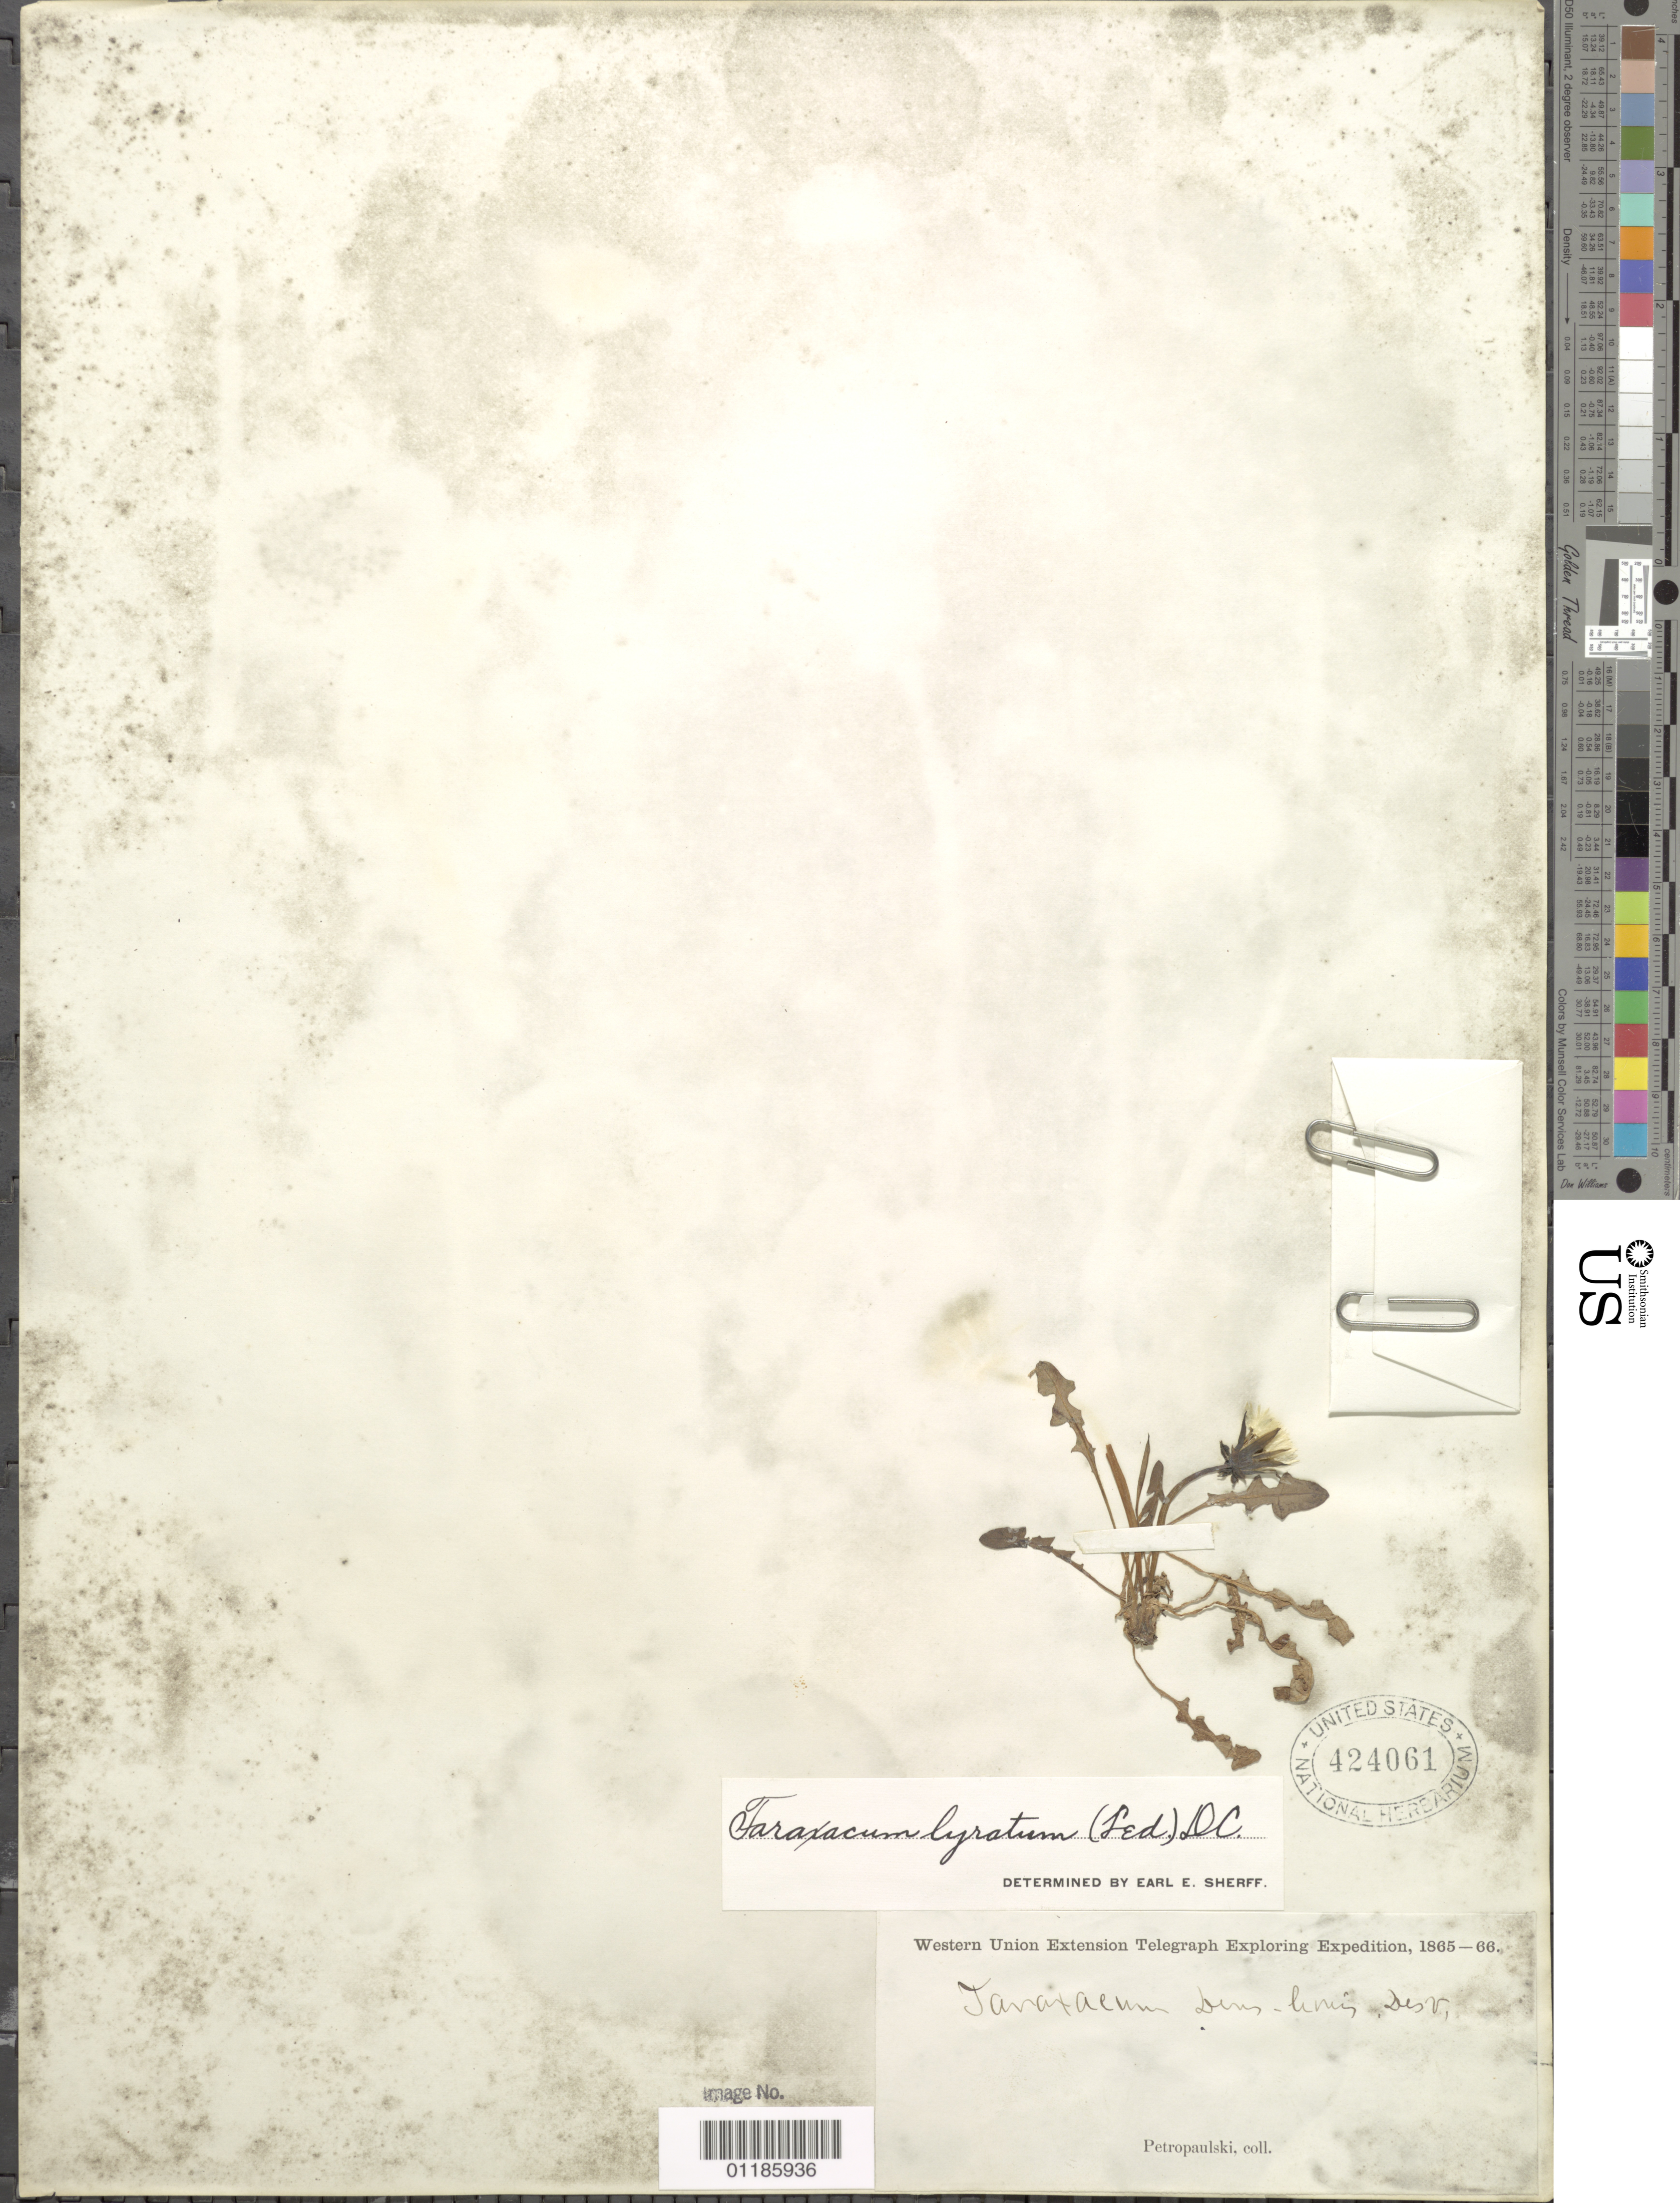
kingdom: Plantae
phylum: Tracheophyta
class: Magnoliopsida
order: Asterales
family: Asteraceae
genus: Taraxacum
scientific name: Taraxacum lyratum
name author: (Ledeb.) DC.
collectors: -. Petropaulski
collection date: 1865/1866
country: United States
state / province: Alaska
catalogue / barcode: US 424061